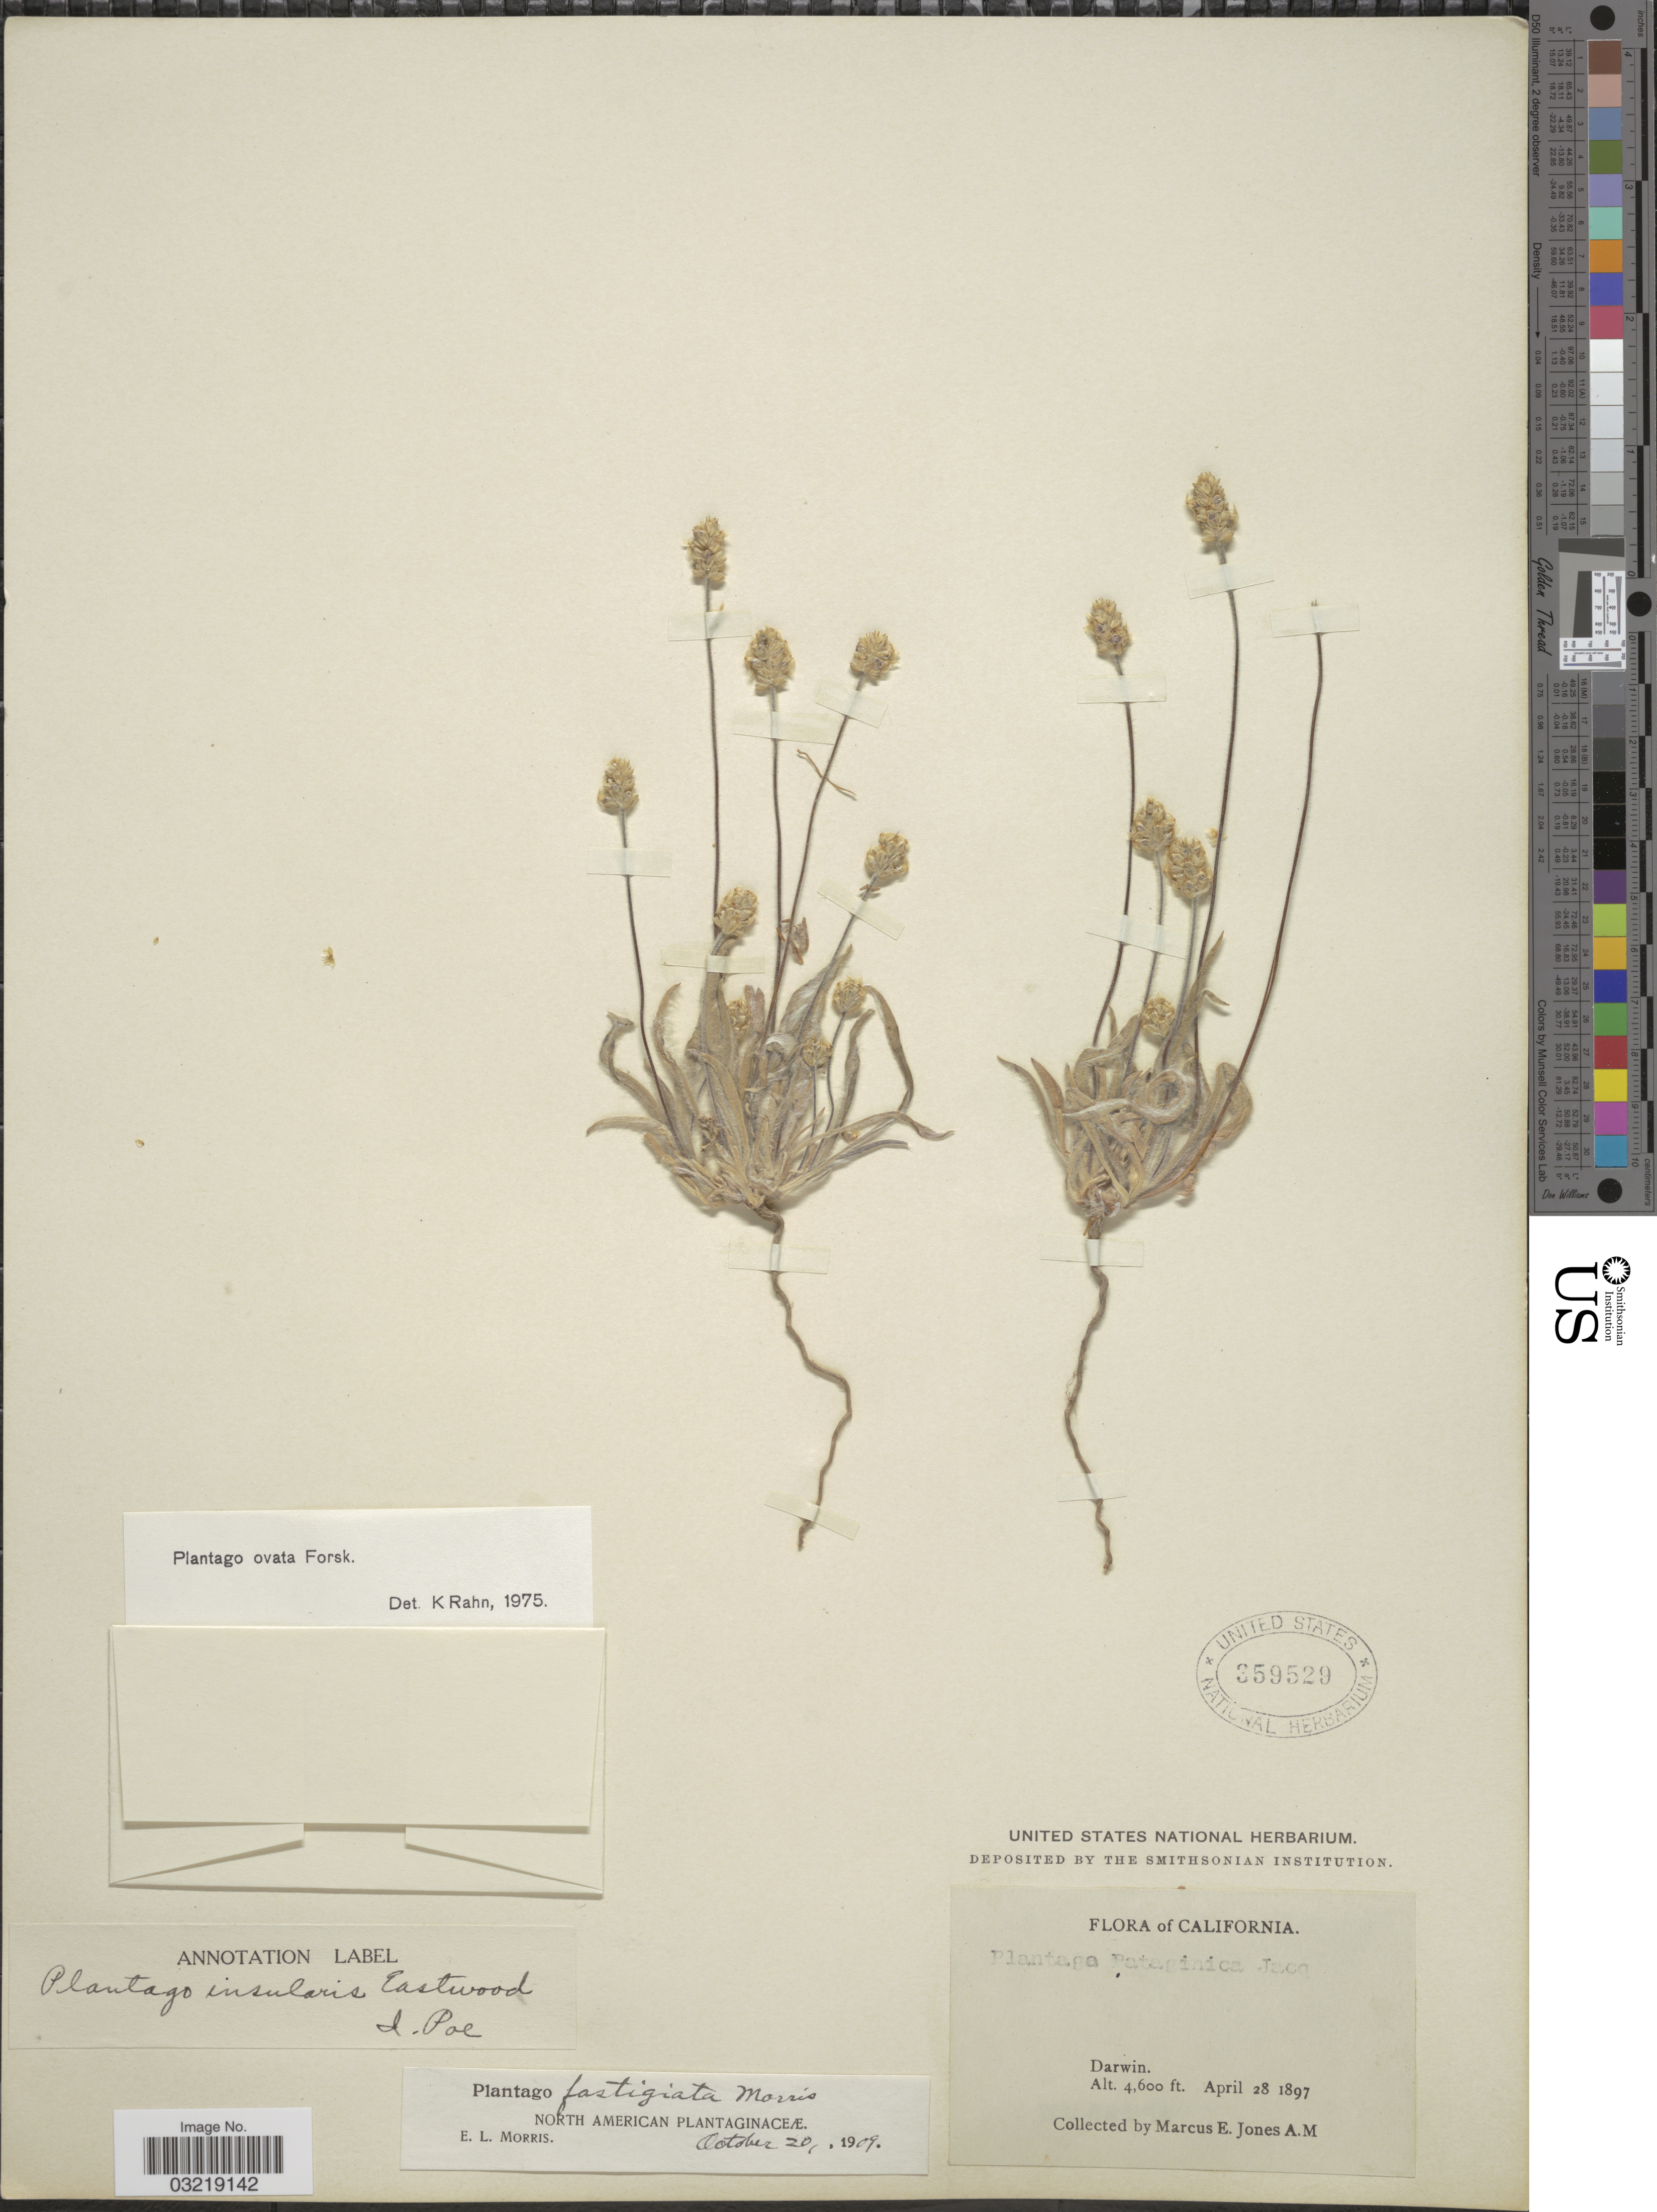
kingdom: Plantae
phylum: Tracheophyta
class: Magnoliopsida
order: Lamiales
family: Plantaginaceae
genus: Plantago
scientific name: Plantago ovata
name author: Forssk.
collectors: M. E. Jones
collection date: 1897-04-28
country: United States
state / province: California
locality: Darwin.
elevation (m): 1402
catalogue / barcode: US 359529